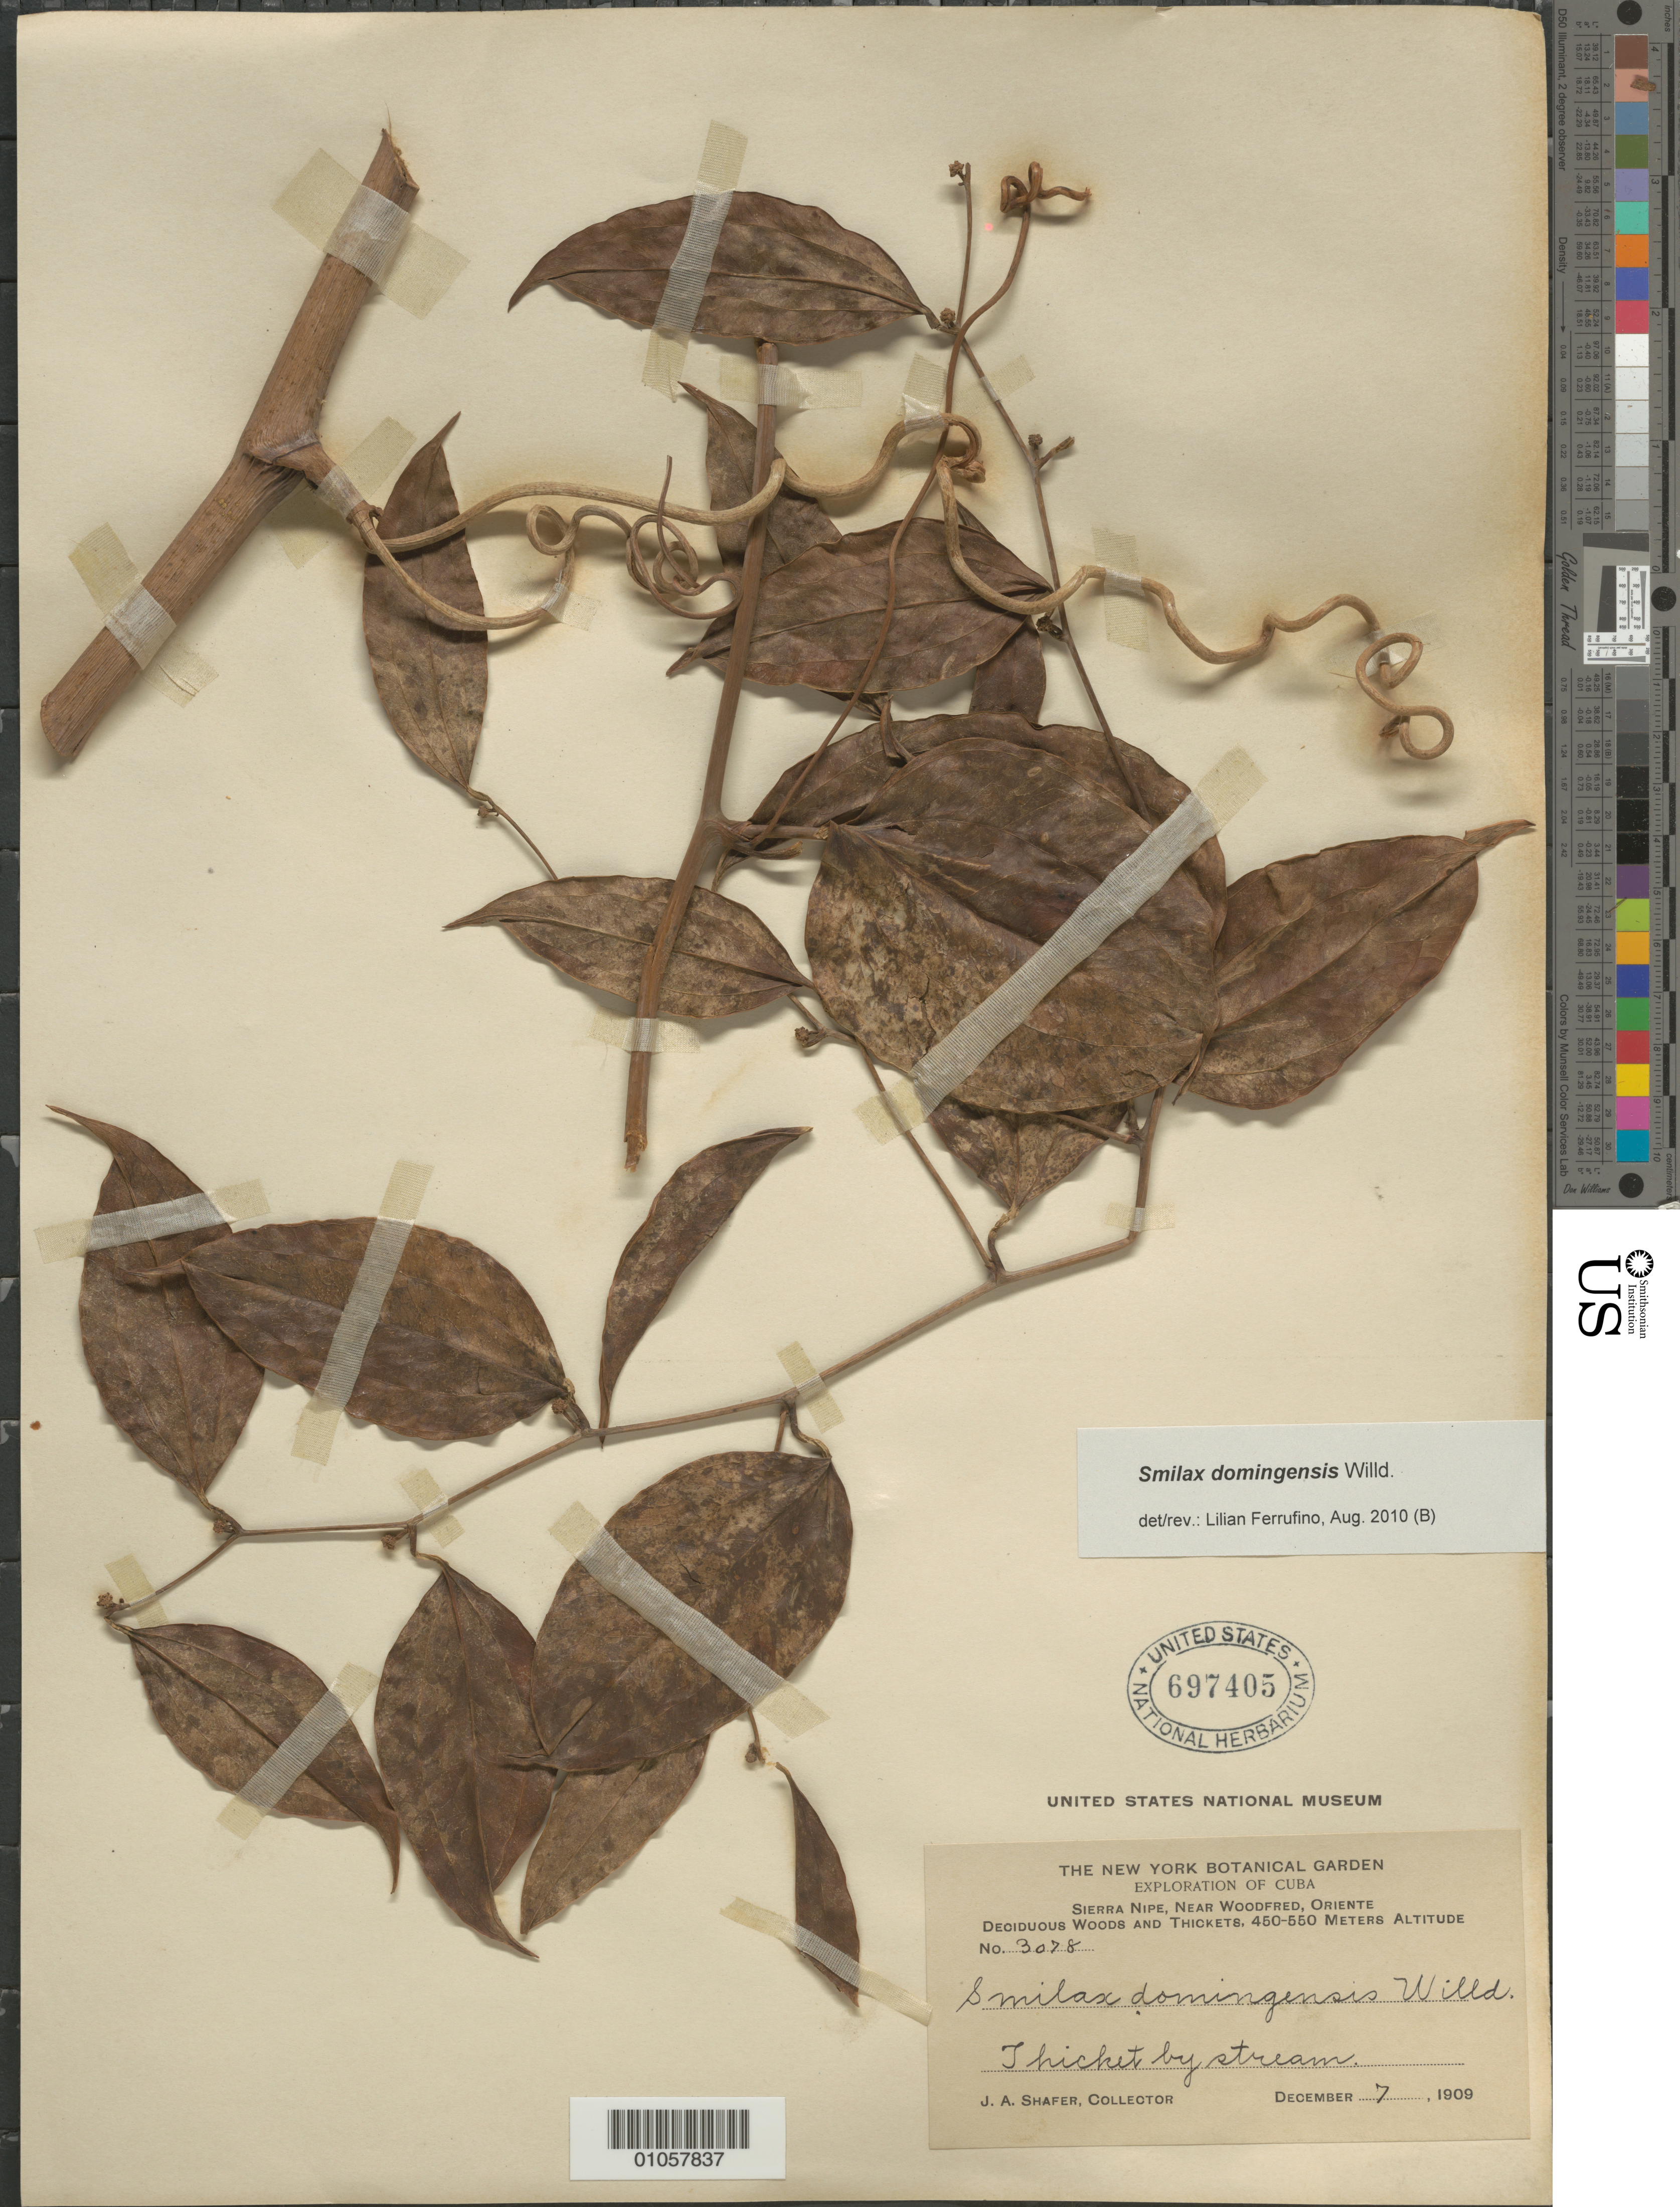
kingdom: Plantae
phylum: Tracheophyta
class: Liliopsida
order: Liliales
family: Smilacaceae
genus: Smilax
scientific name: Smilax domingensis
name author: Willd.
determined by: Ferrufino, L., (USJ), Herbario Universidad de Costa Rica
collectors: J. A. Shafer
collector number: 3078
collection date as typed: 07 Dec 1909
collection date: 1909-12-07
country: Cuba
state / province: Holguín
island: Cuba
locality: Sierra Nipe, near Woodfred [Oriente]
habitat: Thicket by stream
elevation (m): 450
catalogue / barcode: US 697405